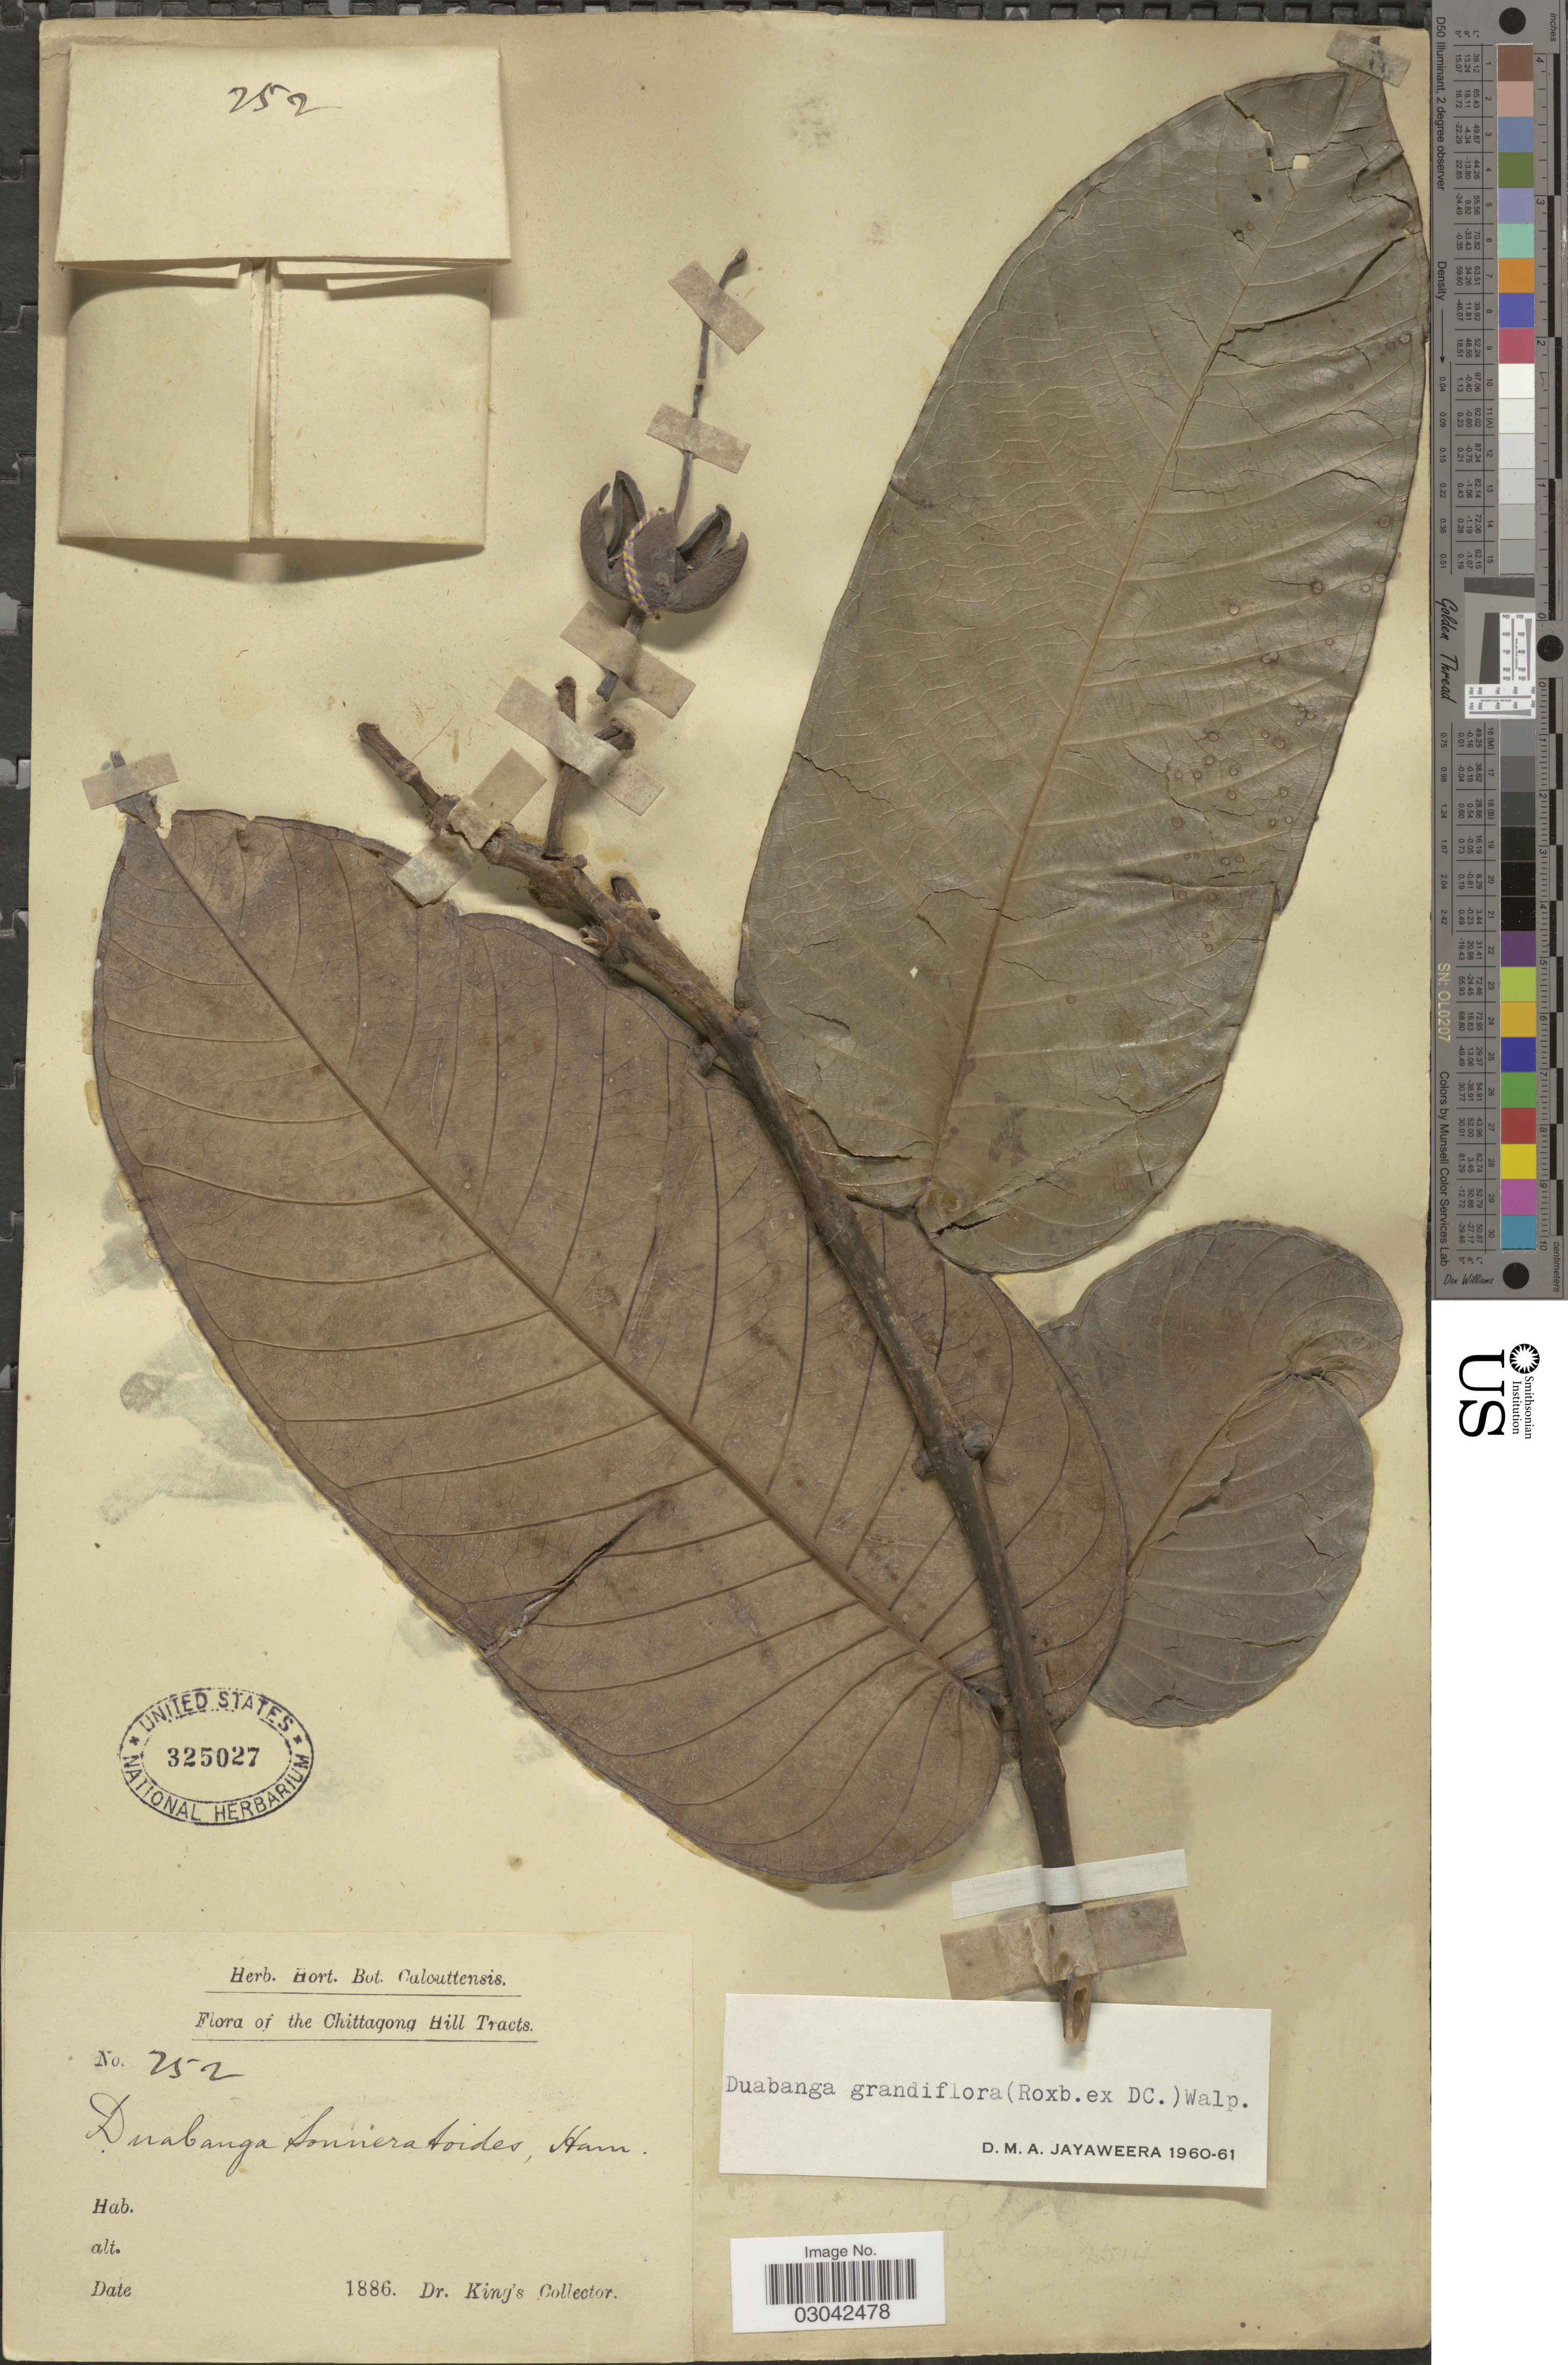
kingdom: Plantae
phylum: Tracheophyta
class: Magnoliopsida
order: Myrtales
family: Lythraceae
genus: Duabanga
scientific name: Duabanga grandiflora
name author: (Roxb. ex DC.) Walp.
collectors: Dr. King's collector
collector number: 252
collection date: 1886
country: Bangladesh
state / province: Chittagong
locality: The Chittagong Hill tracts.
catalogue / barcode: US 325027